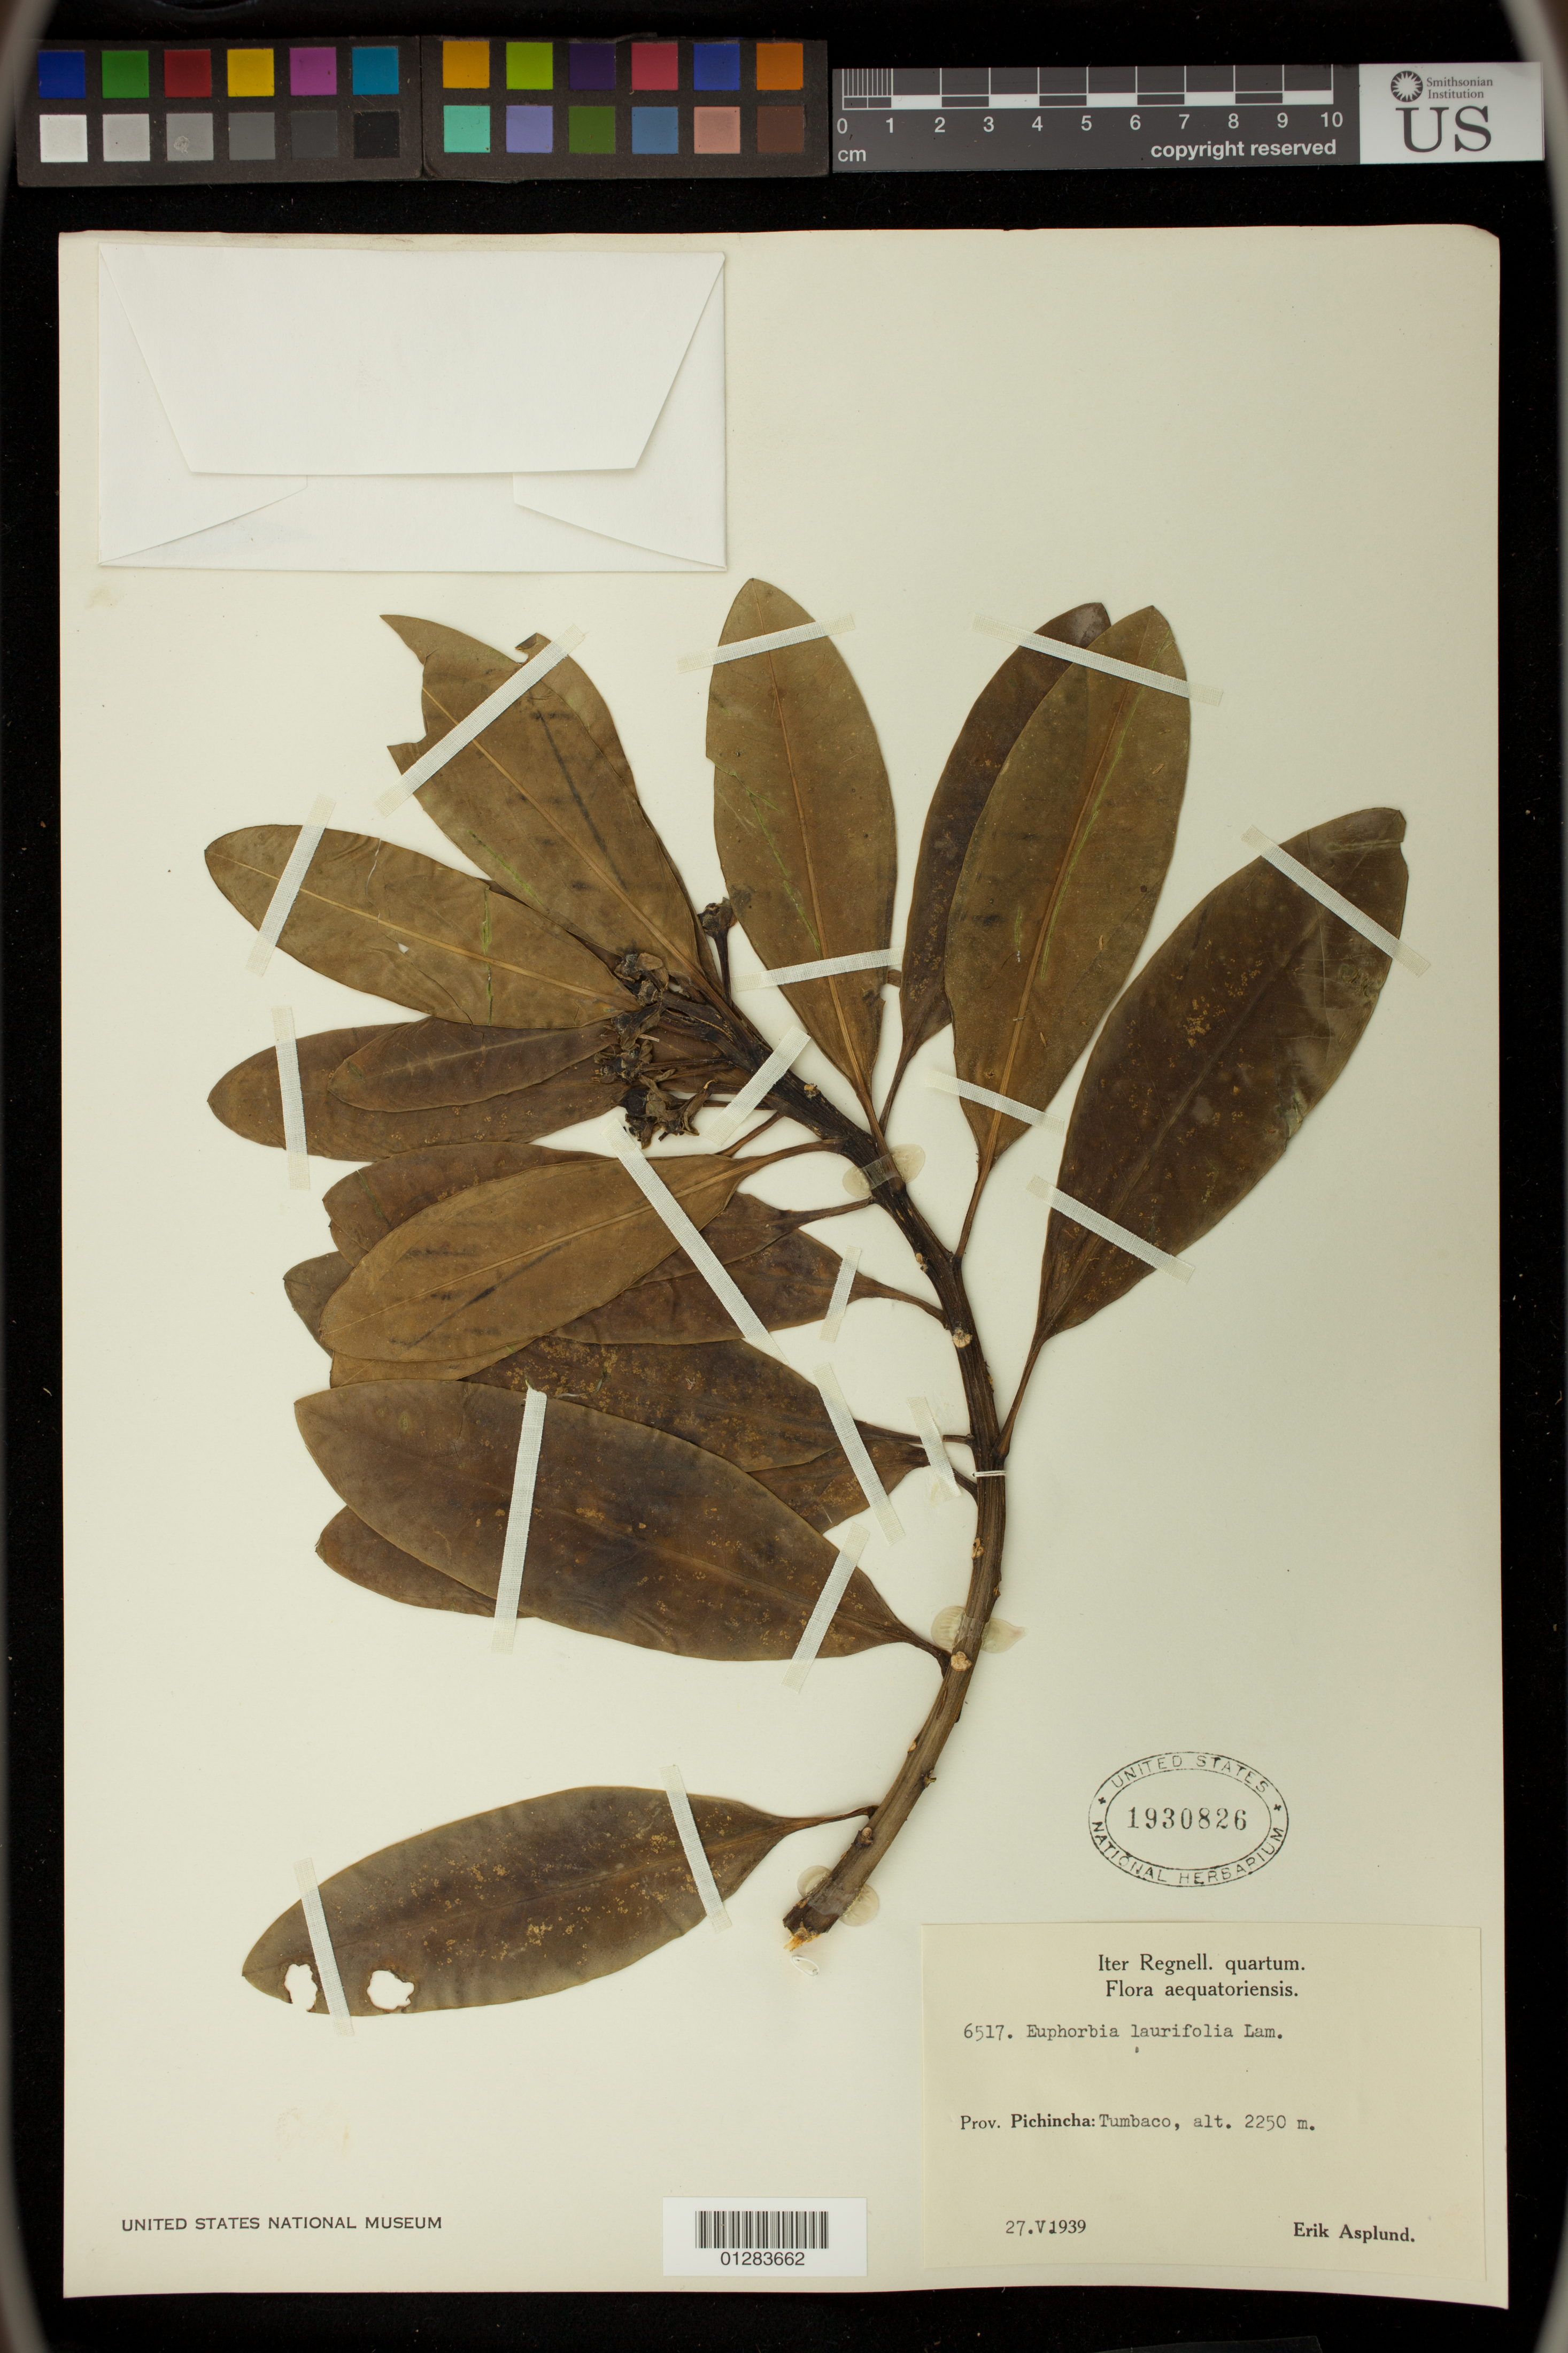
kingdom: Plantae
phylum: Tracheophyta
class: Magnoliopsida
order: Malpighiales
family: Euphorbiaceae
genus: Euphorbia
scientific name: Euphorbia laurifolia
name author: Juss. ex Lam.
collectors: E. Asplund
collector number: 6517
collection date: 1939-05-27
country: Ecuador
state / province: Pichincha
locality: Tumbaco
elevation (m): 2250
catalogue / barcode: US 1930826